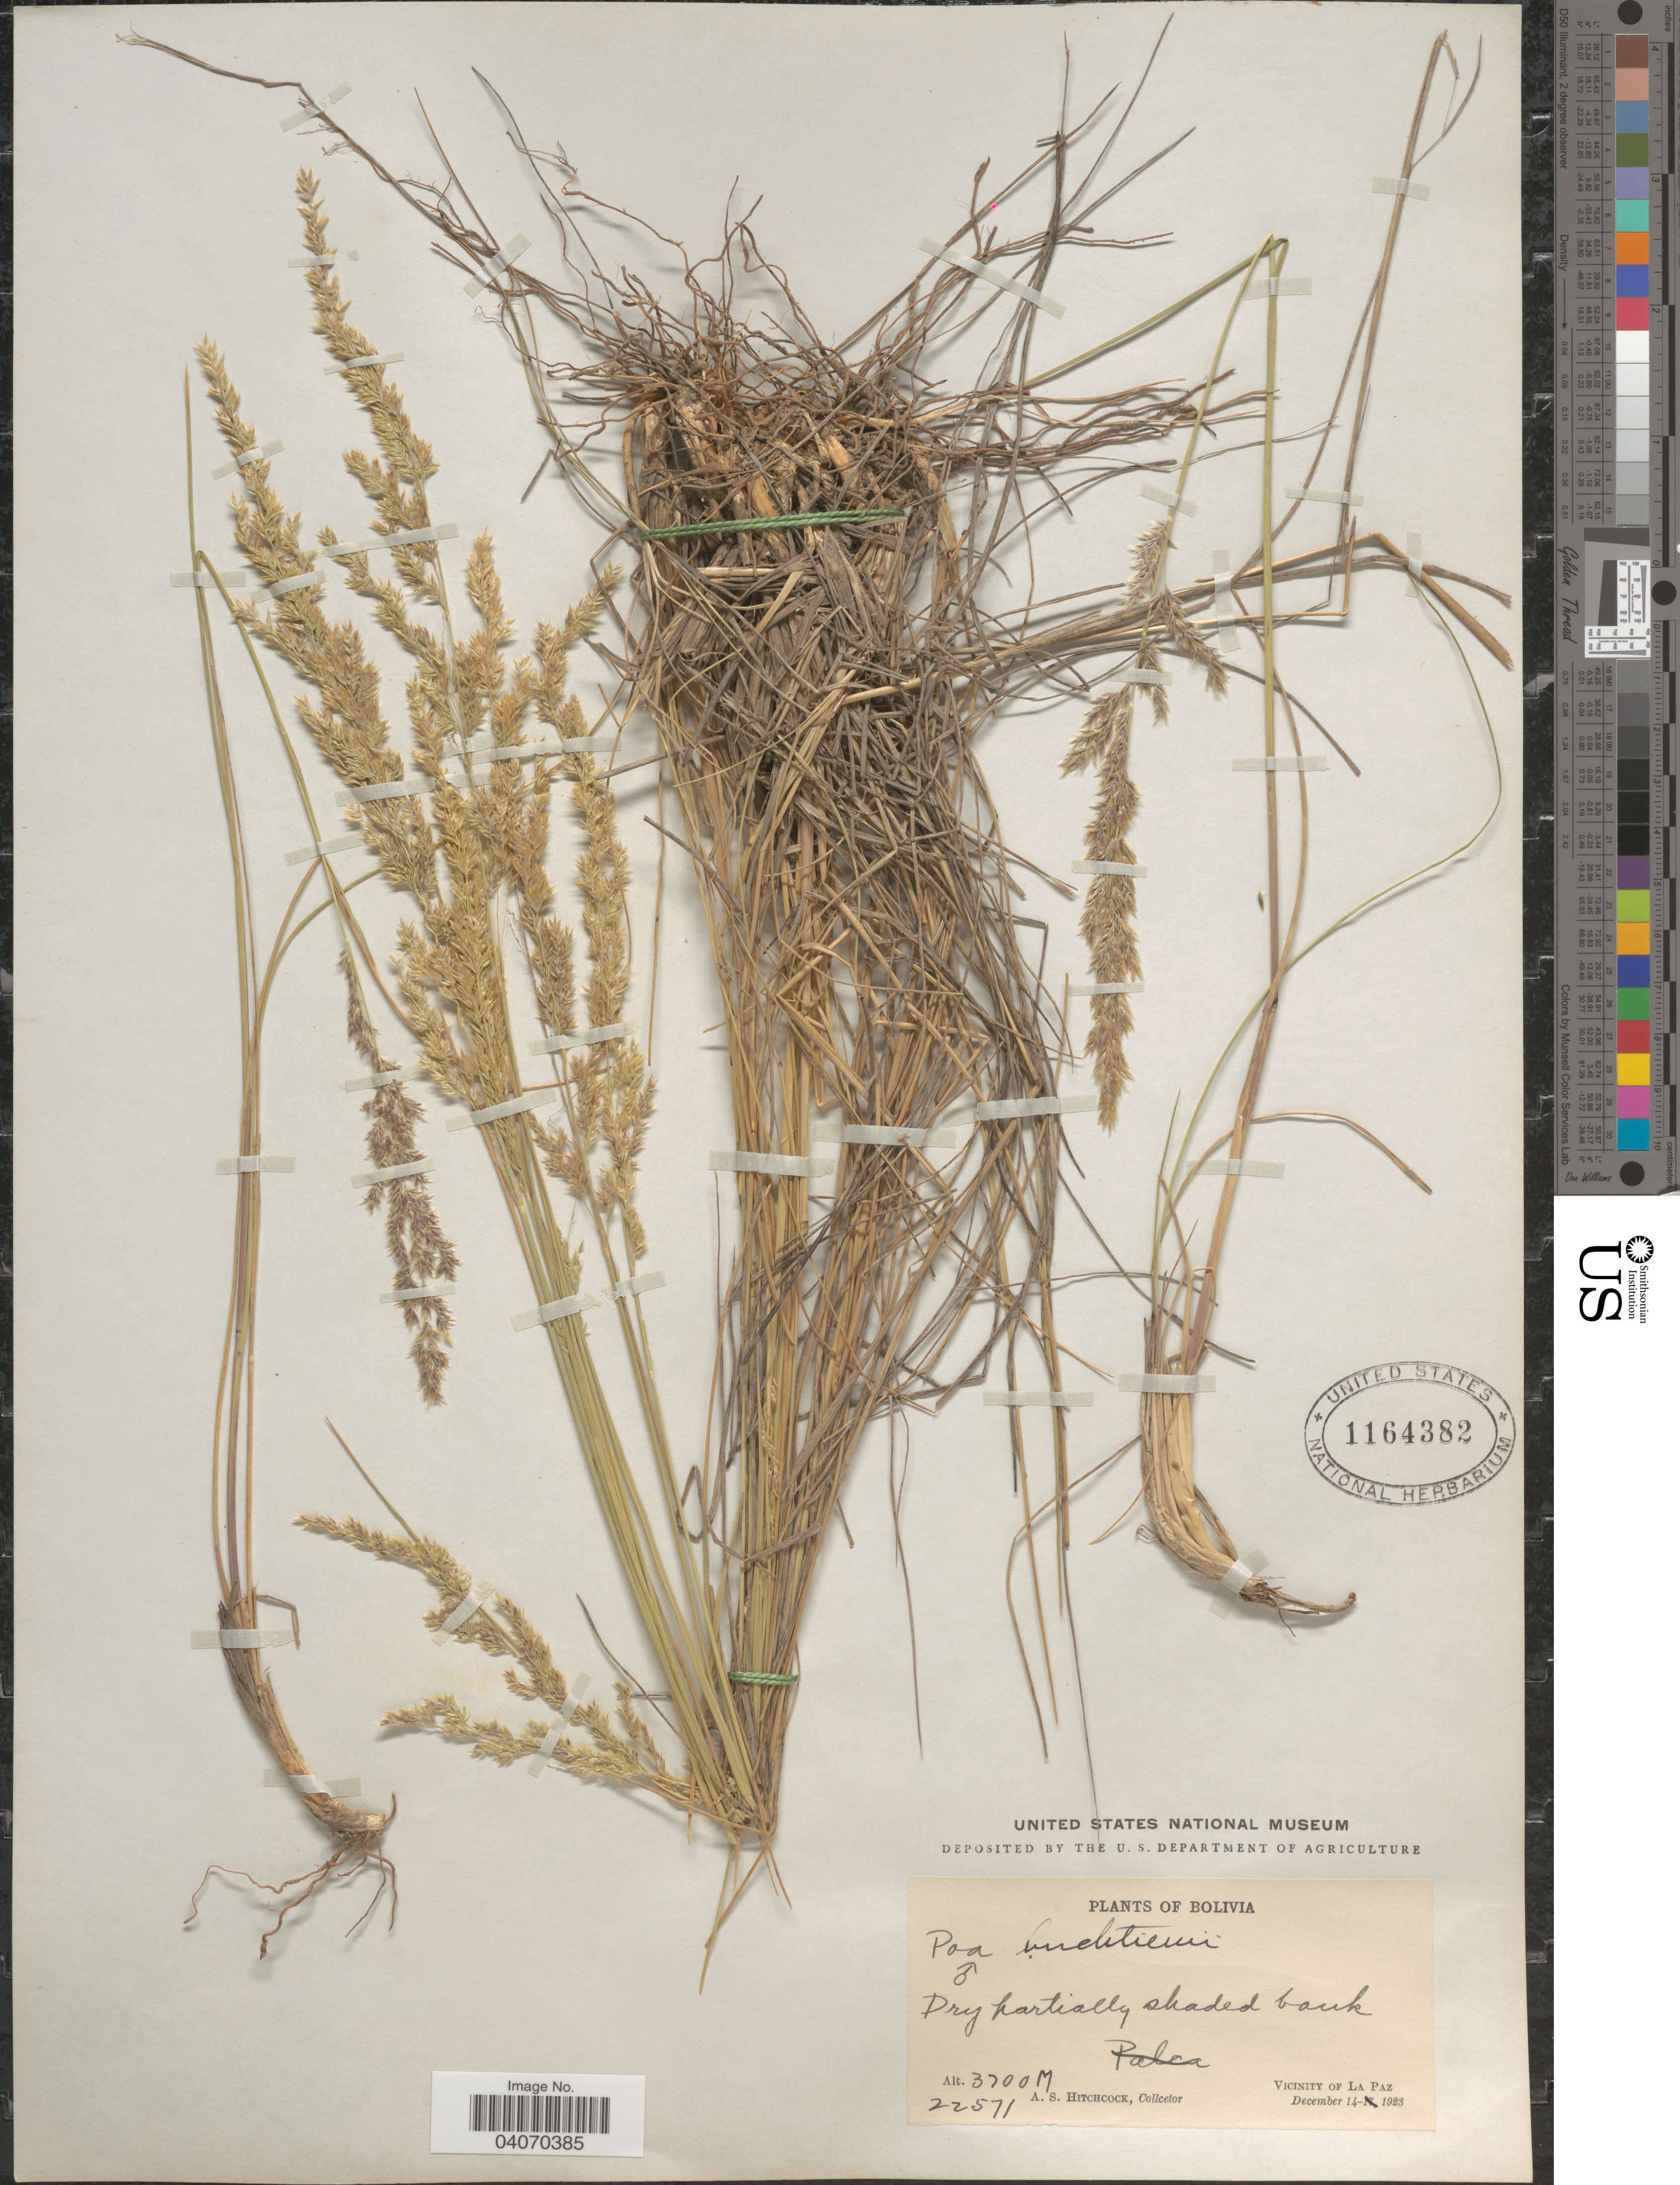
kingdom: Plantae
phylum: Tracheophyta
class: Liliopsida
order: Poales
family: Poaceae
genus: Poa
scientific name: Poa calchaquiensis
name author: Hack.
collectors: A. S. Hitchcock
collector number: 22571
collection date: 1923-12-14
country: Bolivia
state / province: La Paz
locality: Dry partially shaded bank. Vicinity of La Paz.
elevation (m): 3700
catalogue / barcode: US 1164382